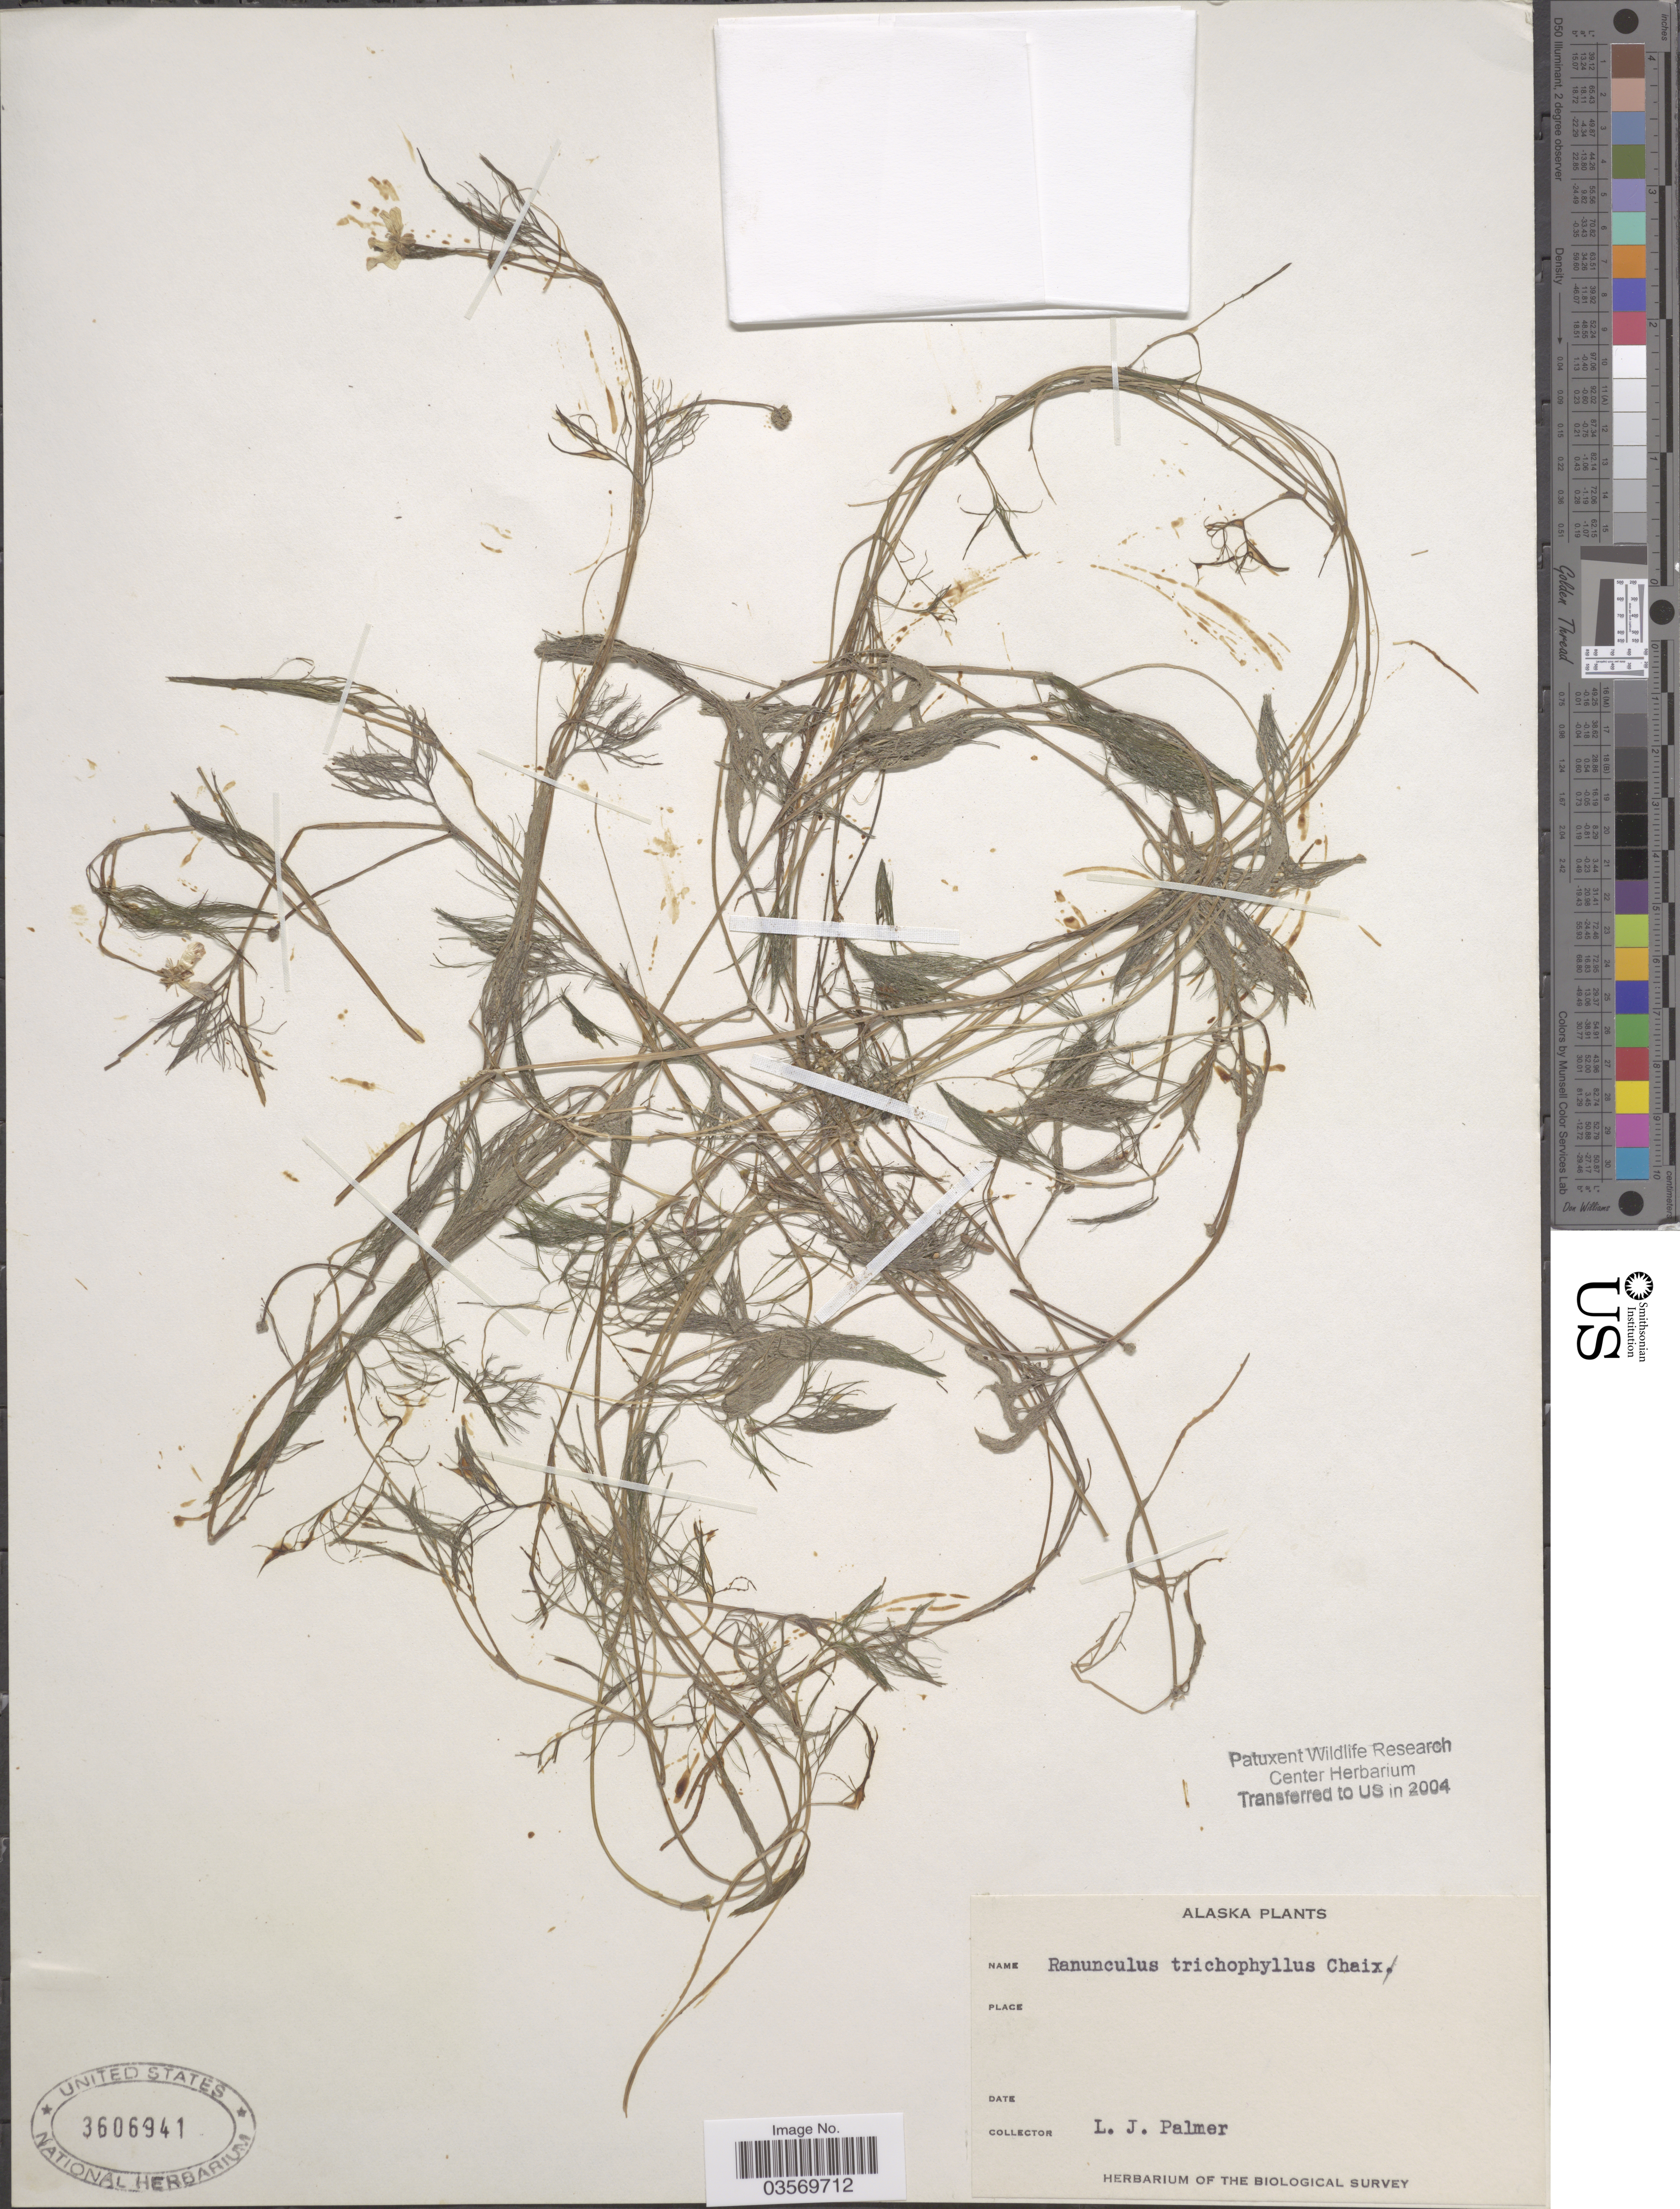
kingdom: Plantae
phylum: Tracheophyta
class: Magnoliopsida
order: Ranunculales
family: Ranunculaceae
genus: Ranunculus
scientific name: Ranunculus trichophyllus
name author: Chaix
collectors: L. J. Palmer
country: United States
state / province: Alaska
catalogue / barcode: US 3606941